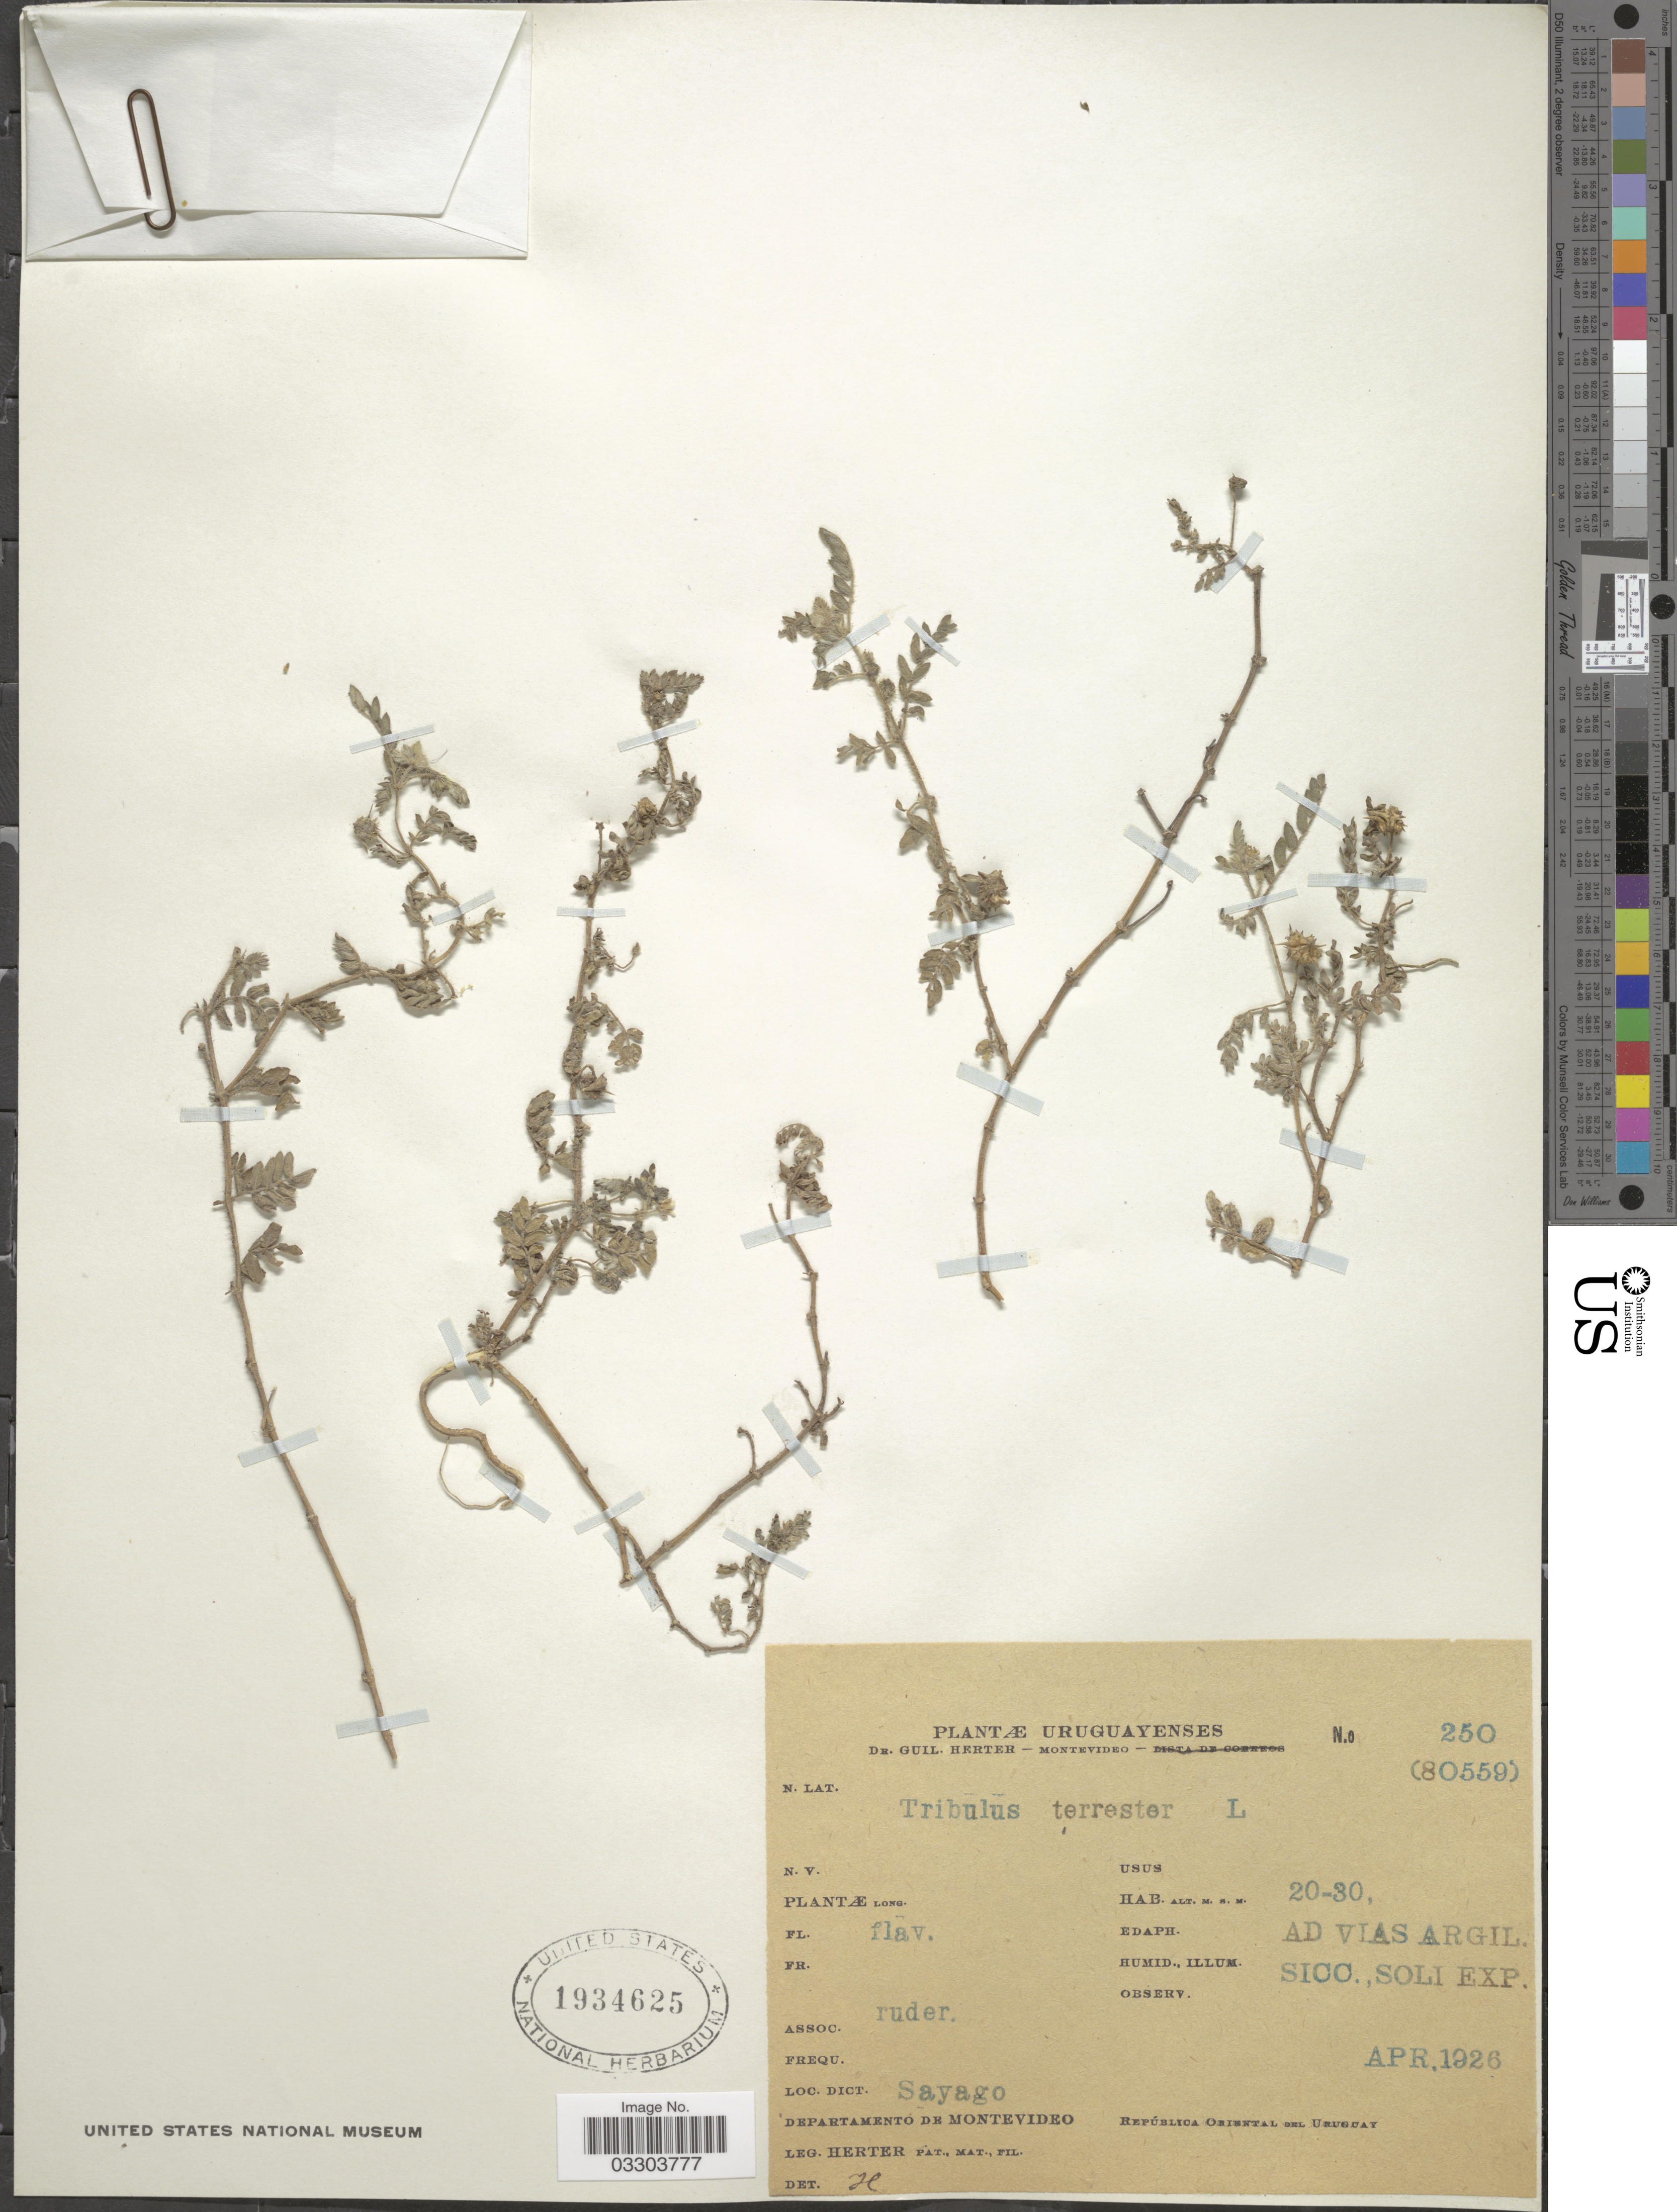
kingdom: Plantae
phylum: Tracheophyta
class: Magnoliopsida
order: Zygophyllales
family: Zygophyllaceae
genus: Tribulus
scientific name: Tribulus terrestris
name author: L.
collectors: G. Herter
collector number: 250(80559)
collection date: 1926-04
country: Uruguay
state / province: Montevideo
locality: Dict. Sayago. Departamento de Montevideo.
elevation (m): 20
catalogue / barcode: US 1934625